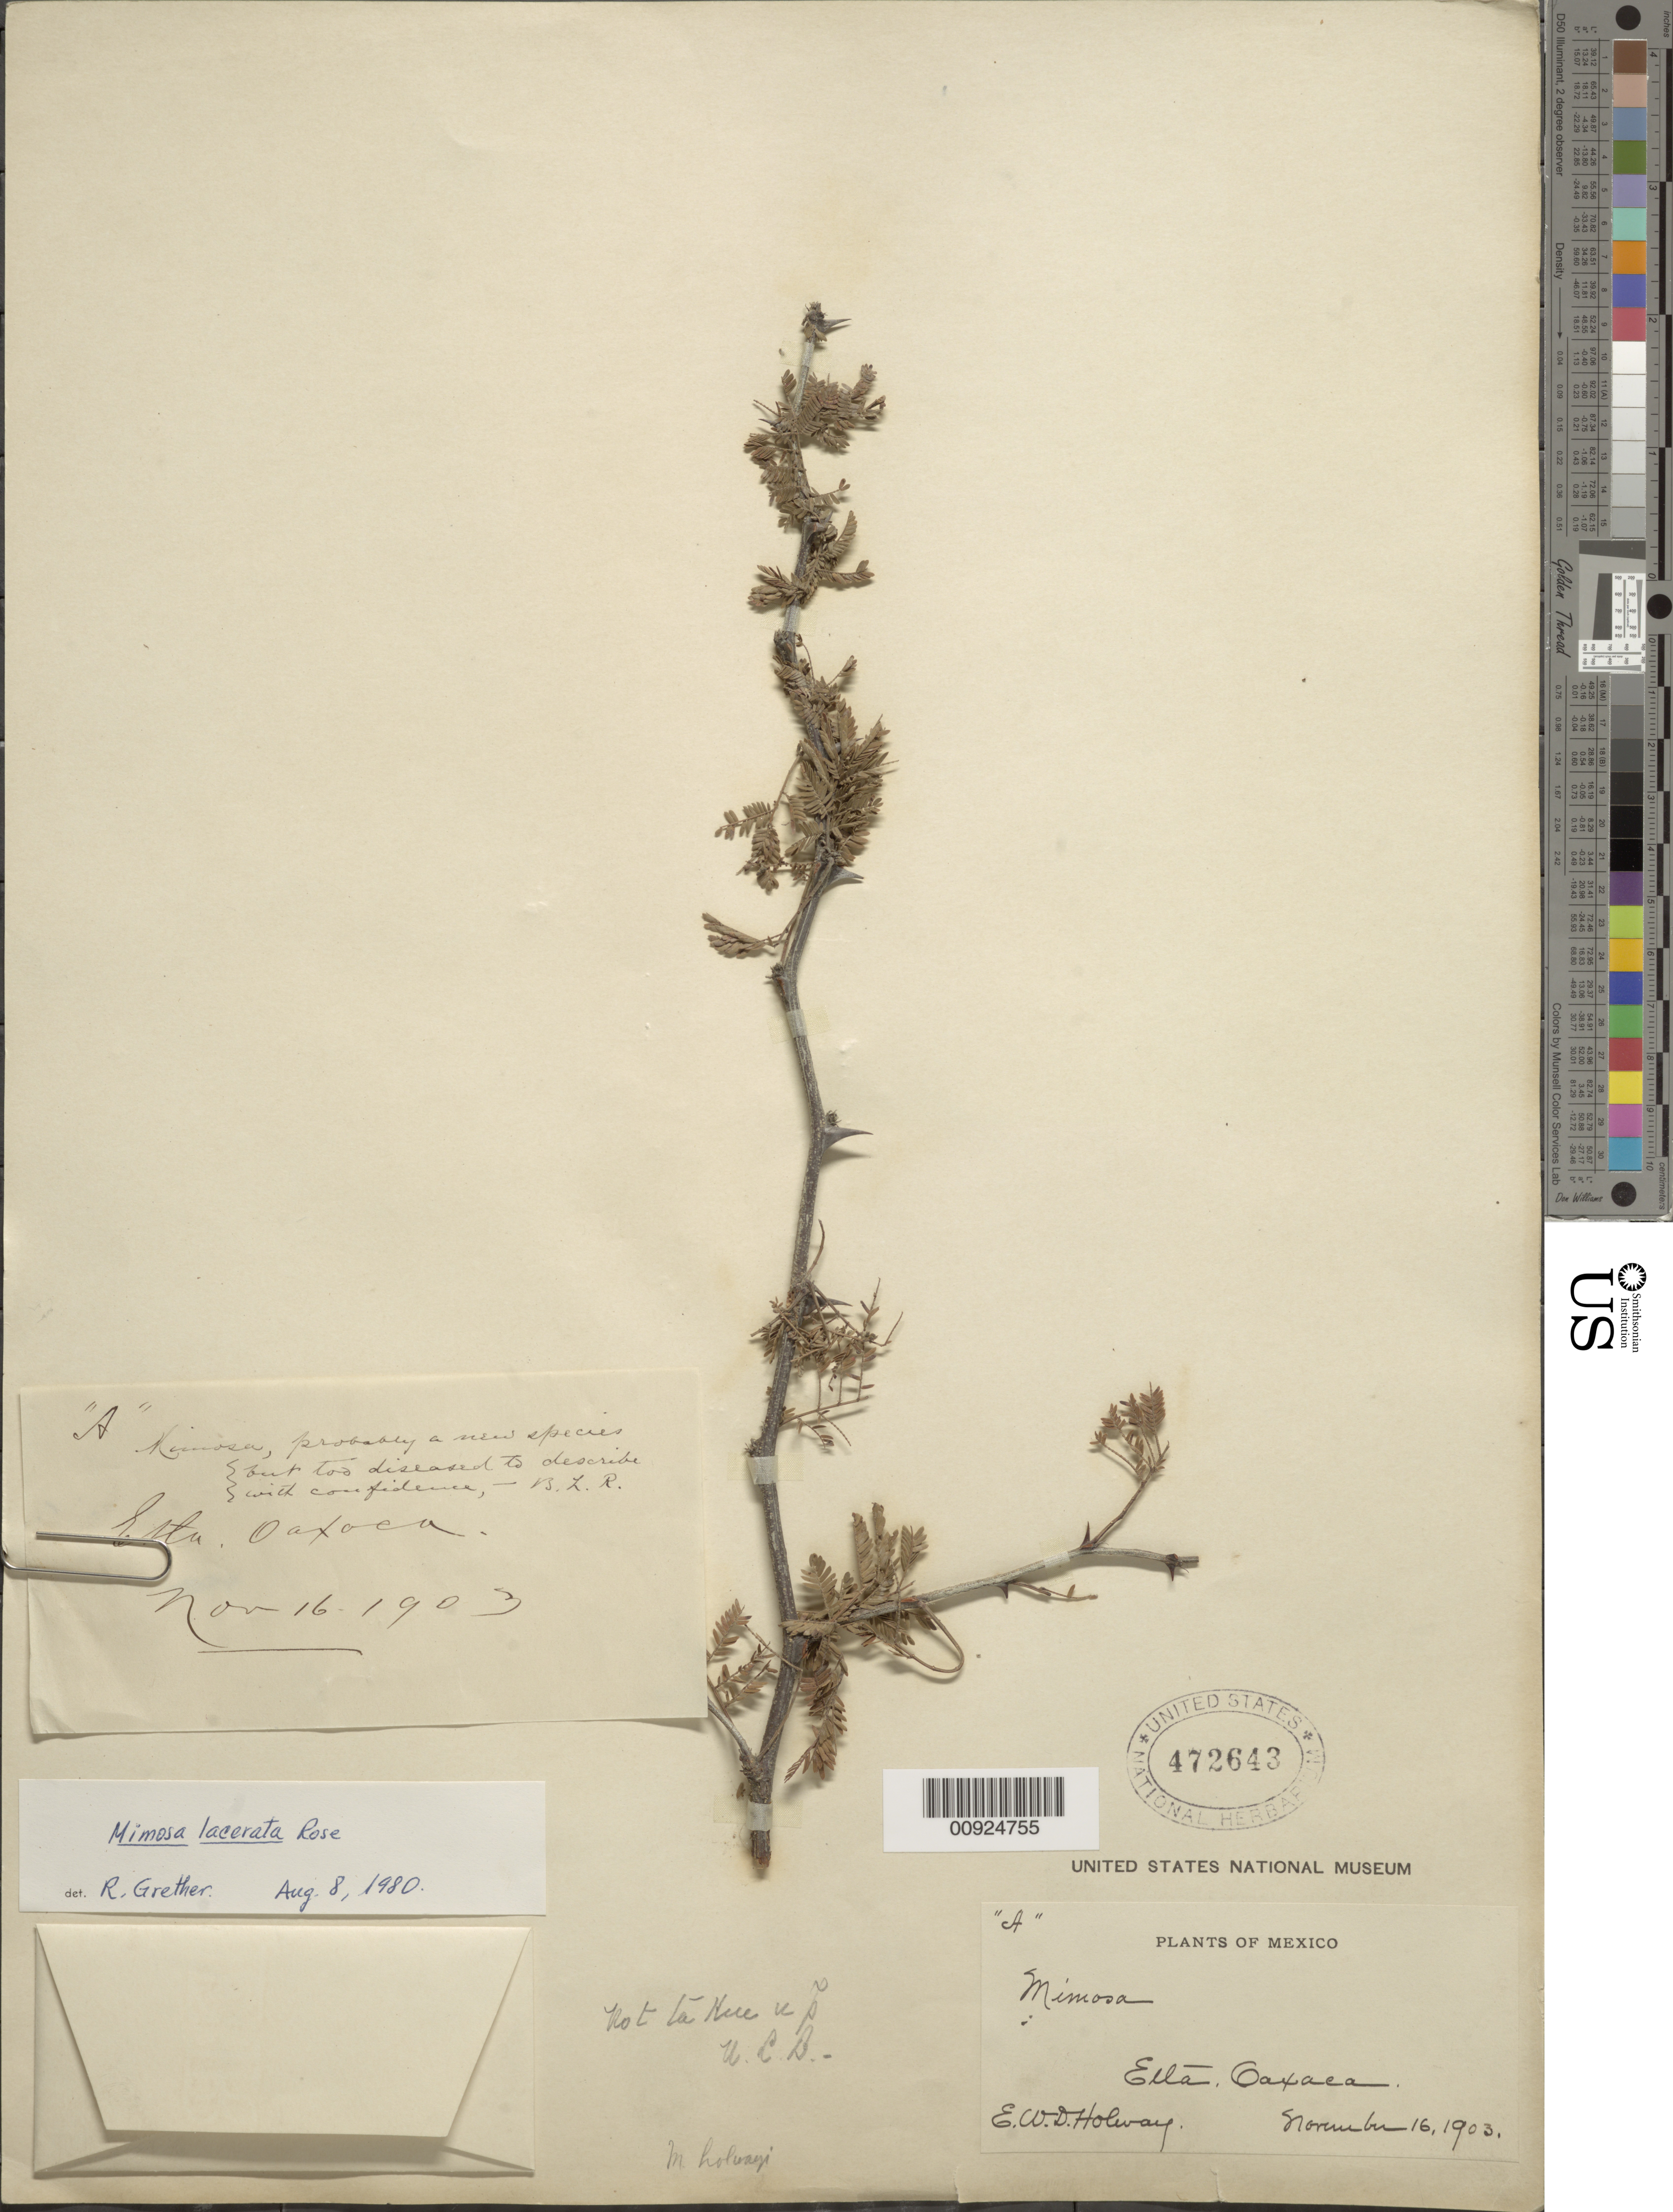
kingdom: Plantae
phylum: Tracheophyta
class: Magnoliopsida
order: Fabales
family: Fabaceae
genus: Mimosa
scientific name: Mimosa lacerata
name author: Rose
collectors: E. W. D. Holway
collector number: A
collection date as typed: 16 Nov 1903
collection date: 1903-11-16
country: Mexico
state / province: Oaxaca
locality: Etla, Oaxaca.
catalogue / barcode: US 472643